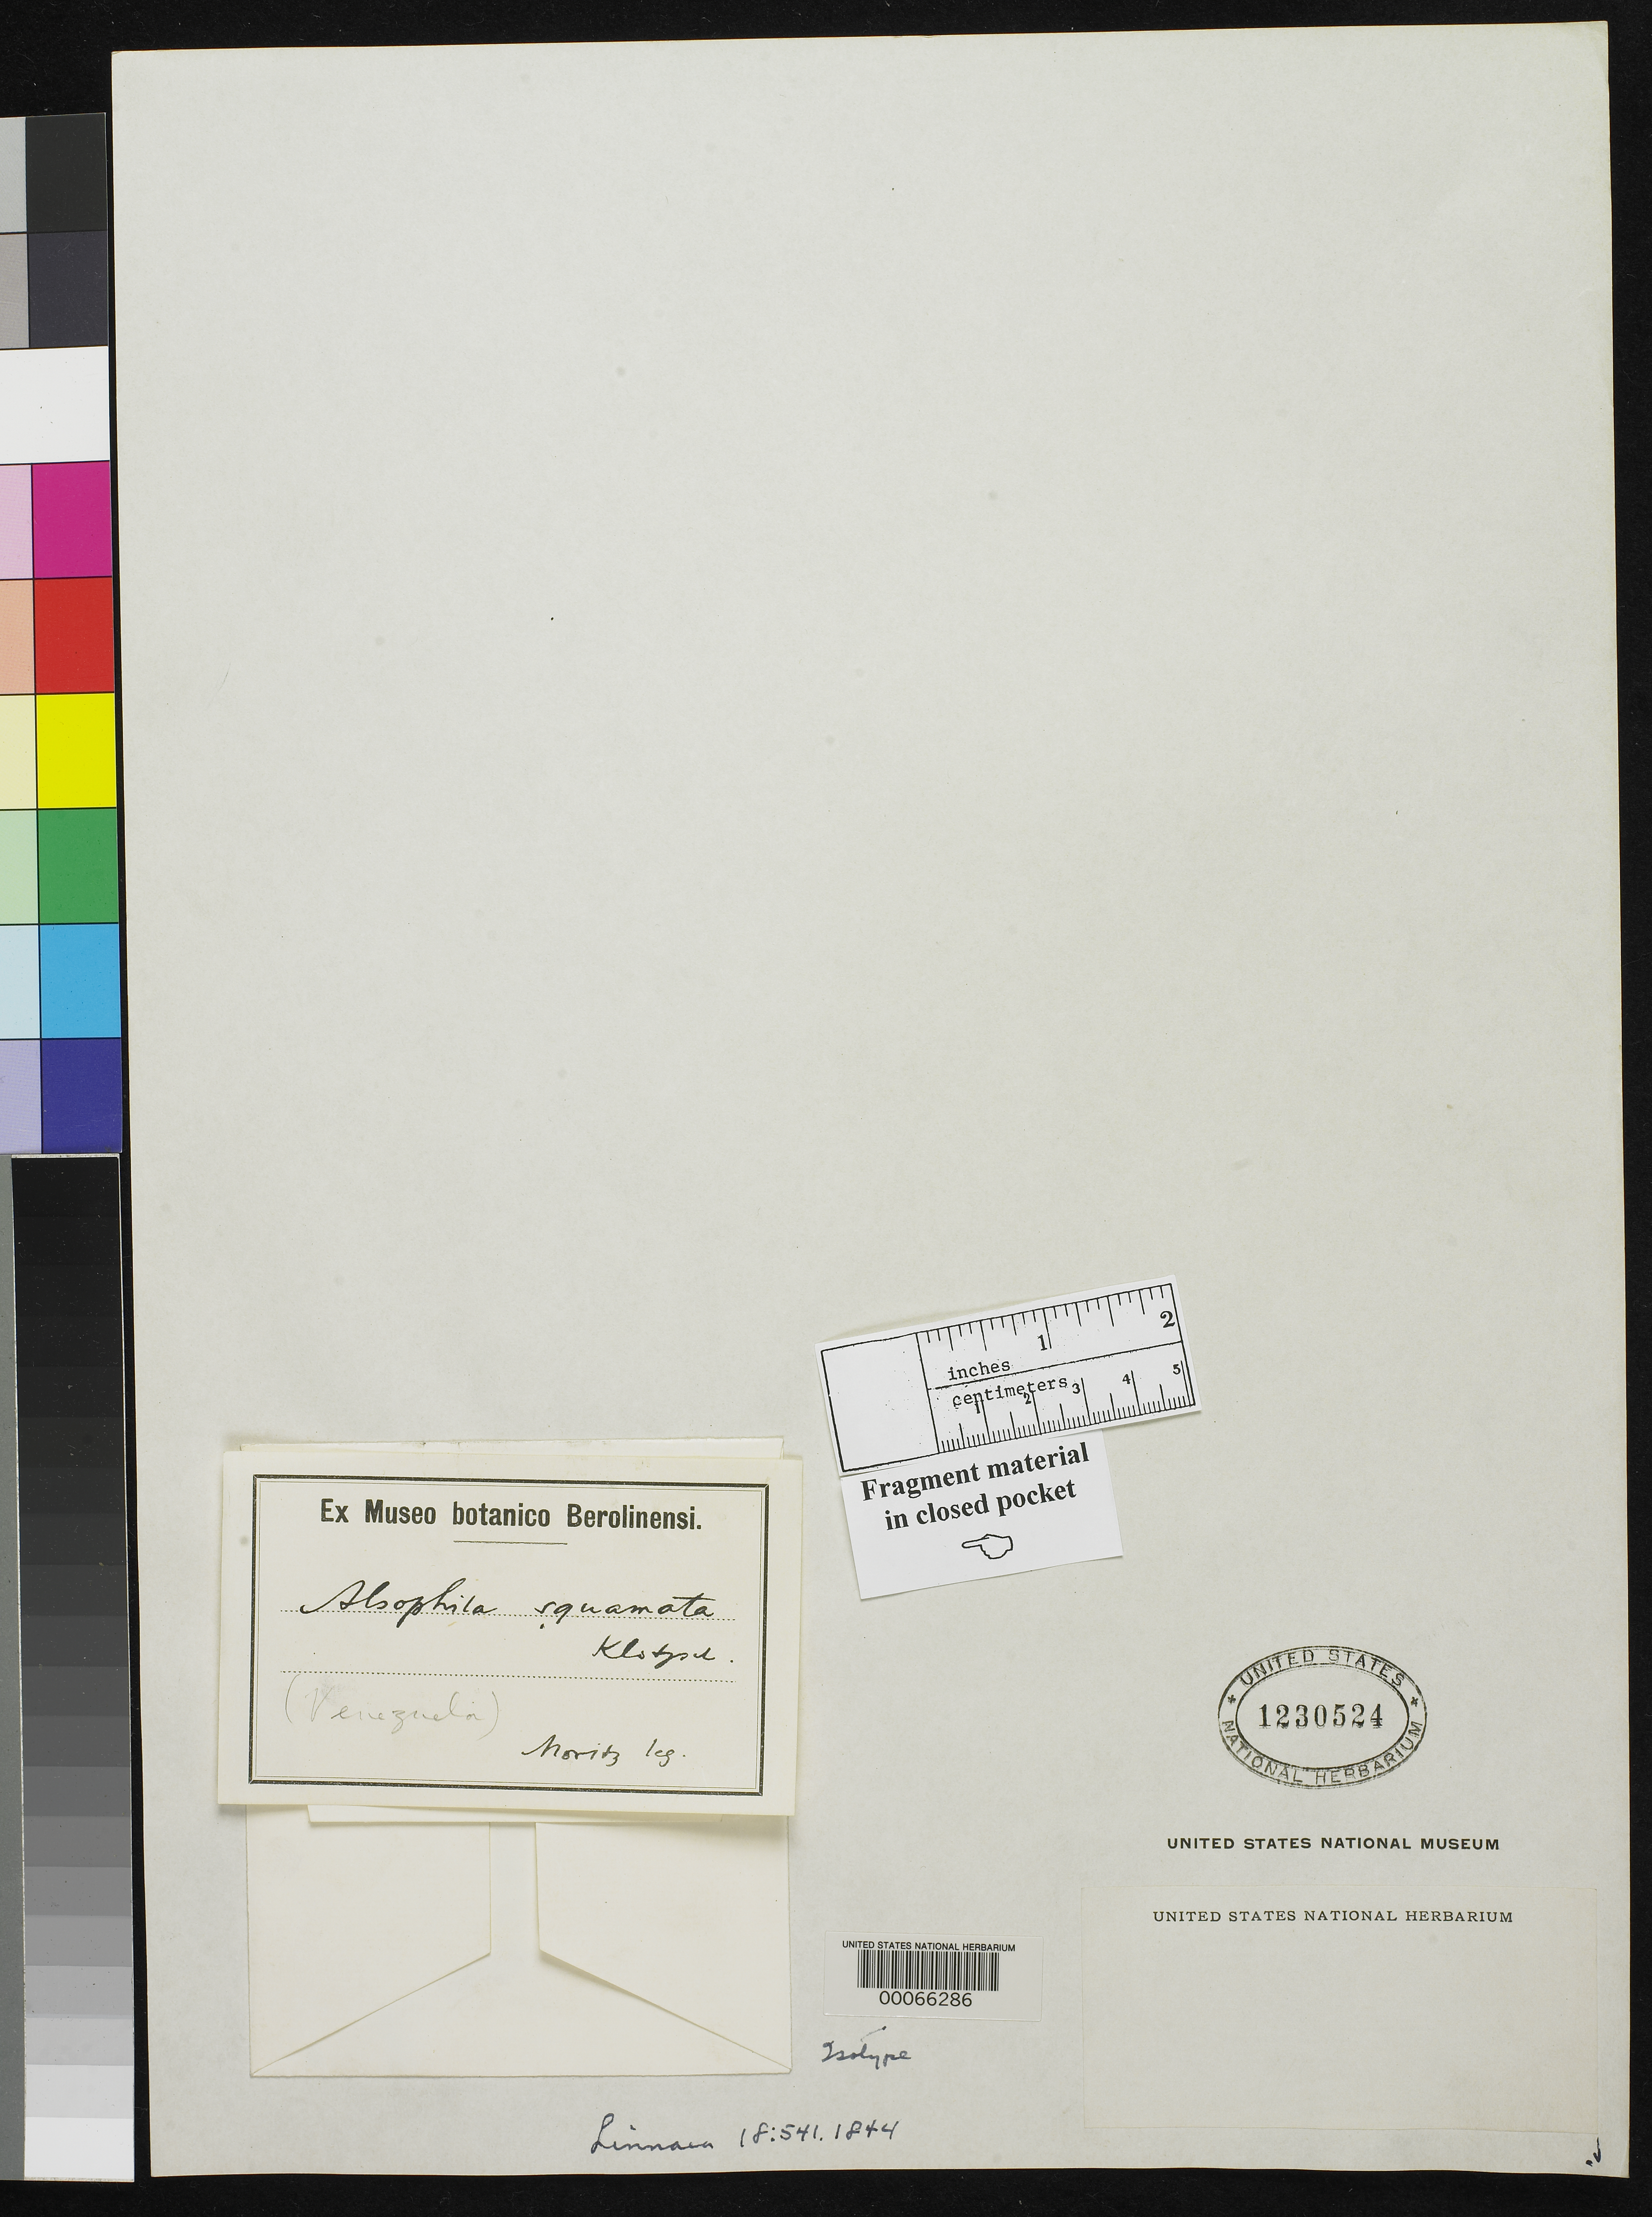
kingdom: Plantae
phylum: Tracheophyta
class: Polypodiopsida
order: Cyatheales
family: Cyatheaceae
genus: Alsophila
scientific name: Alsophila squamata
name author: Klotzsch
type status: Type Fragment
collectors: J. W. Moritz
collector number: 110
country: Venezuela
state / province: Distrito Federal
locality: Caracas.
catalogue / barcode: US 1230524